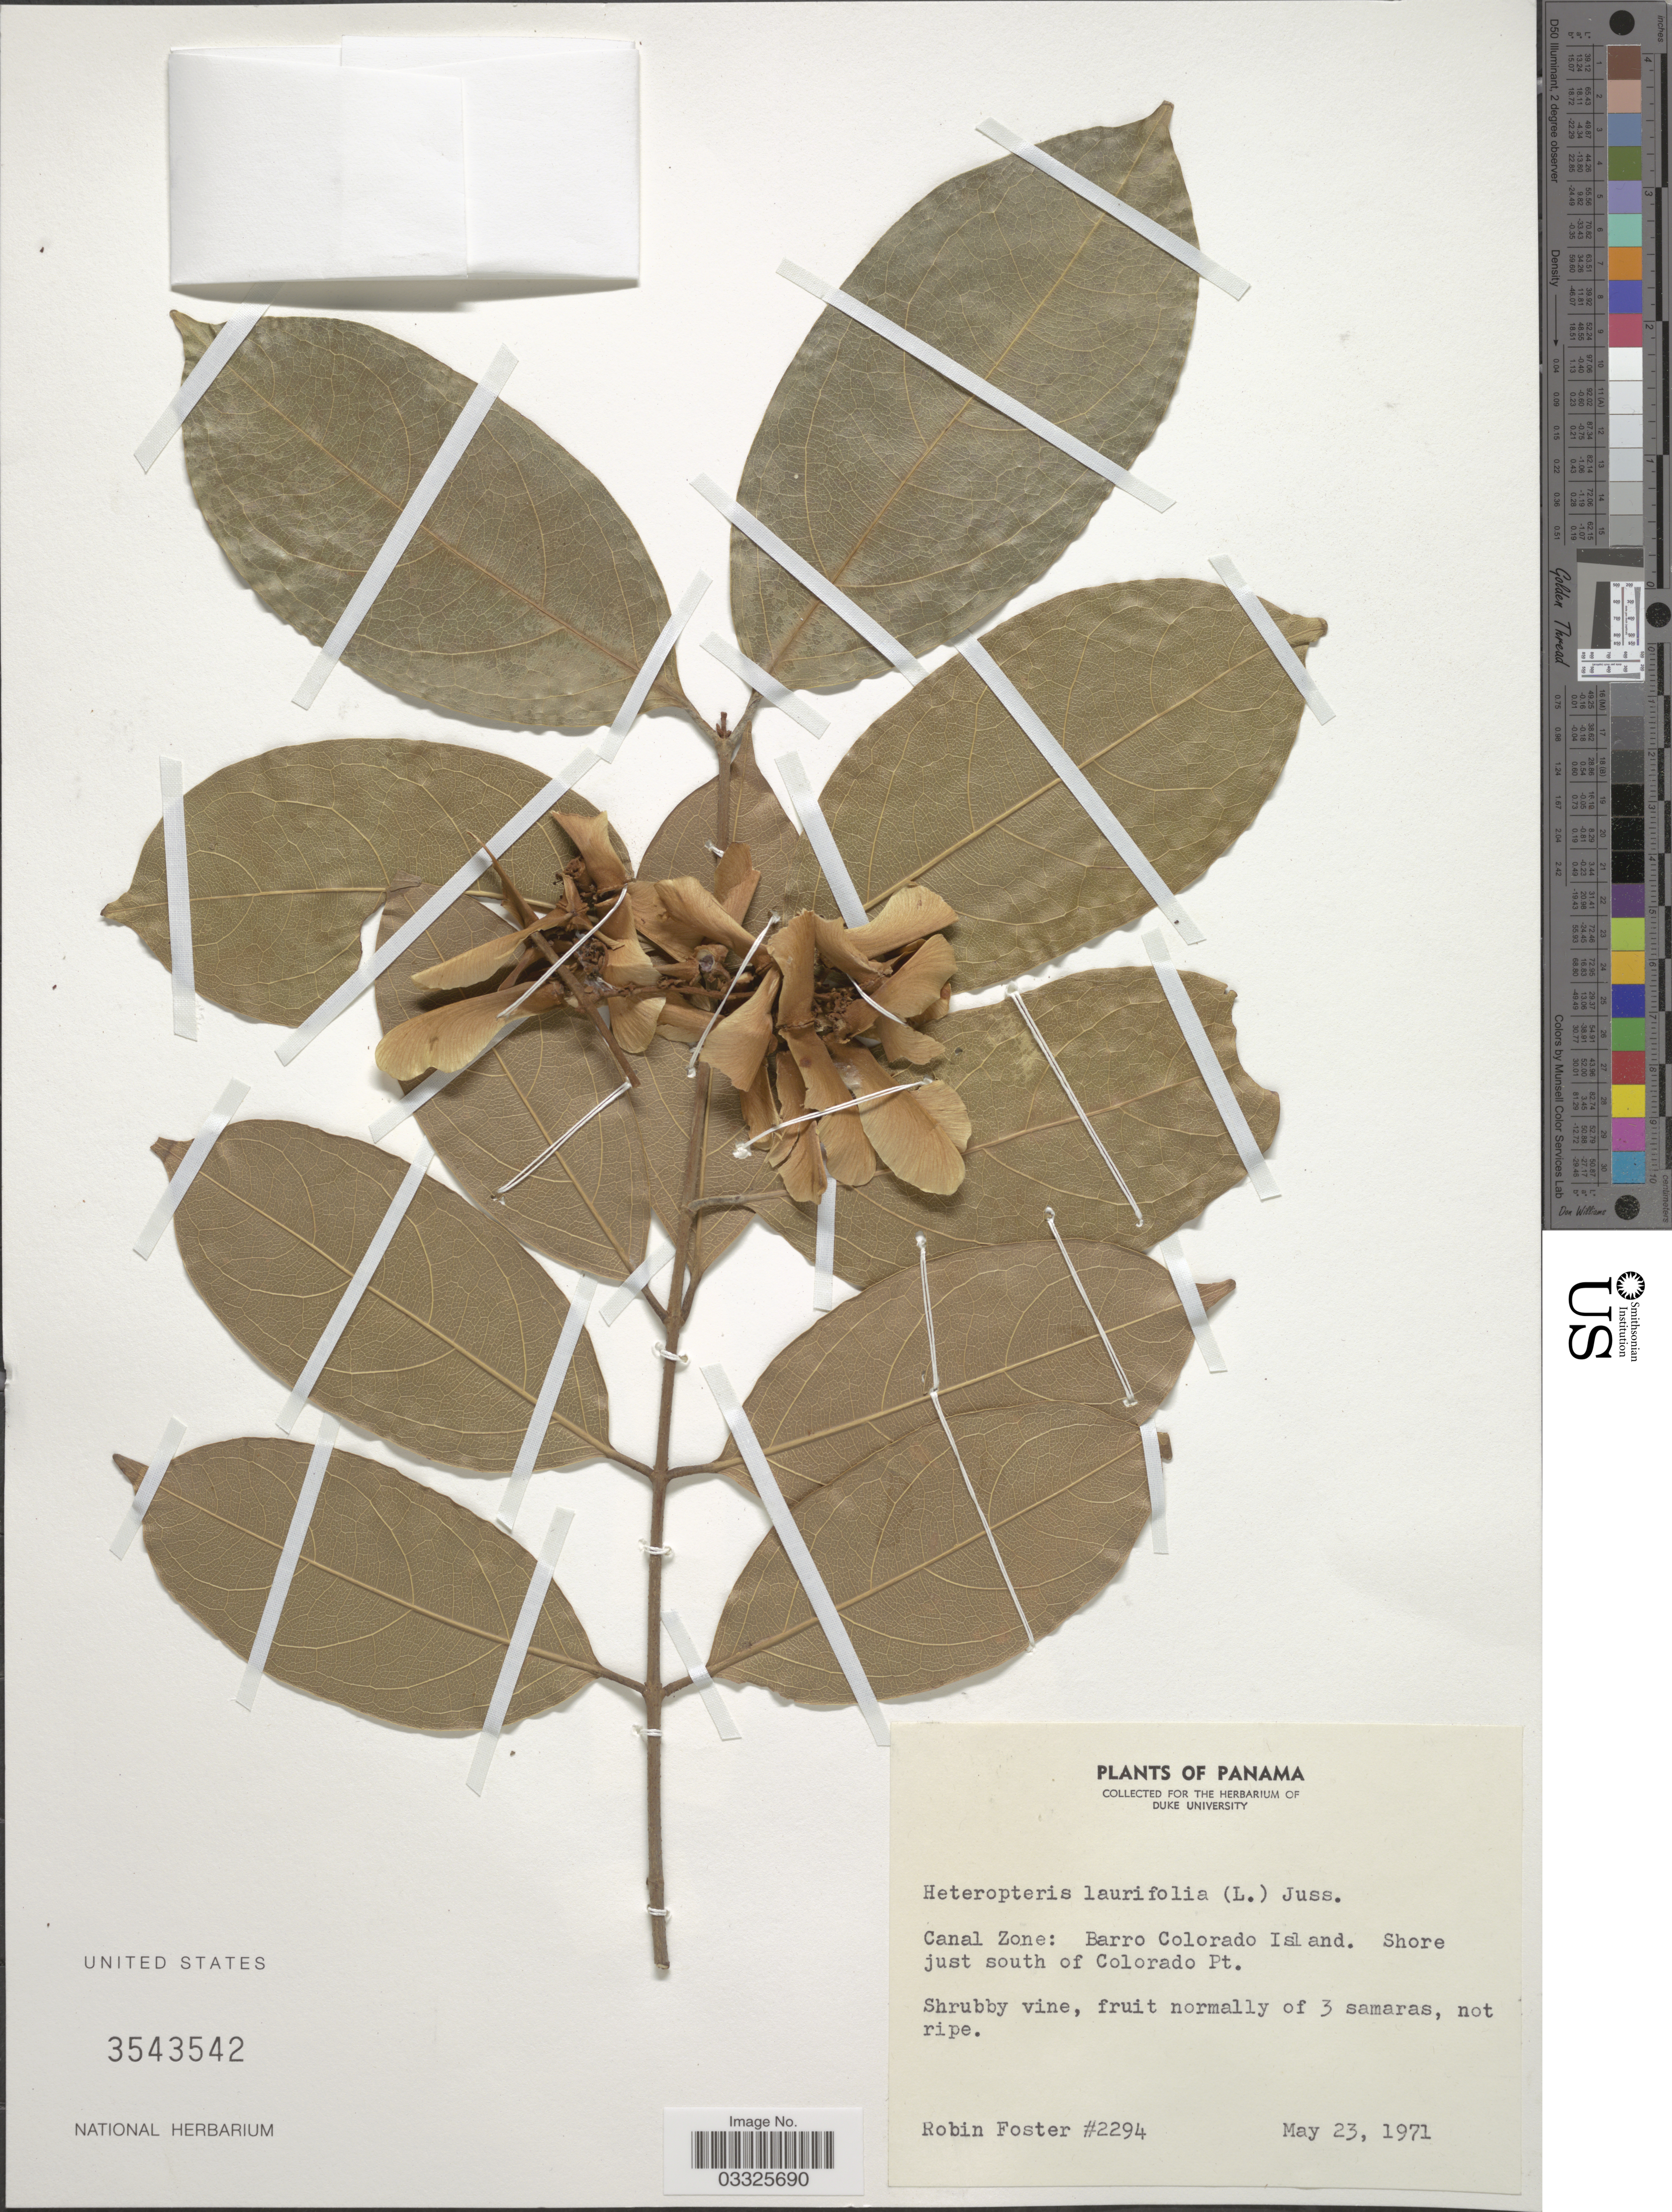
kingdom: Plantae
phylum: Tracheophyta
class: Magnoliopsida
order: Malpighiales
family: Malpighiaceae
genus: Heteropterys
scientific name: Heteropterys laurifolia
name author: (L.) A. Juss.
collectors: R. B. Foster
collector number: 2294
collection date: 1971-05-23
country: Panama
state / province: Panamá Oeste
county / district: Canal Zone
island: Barro Colorado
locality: Canal Zone: Barro Colorado Island. Shore just south of Colorado Pt.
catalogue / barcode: US 3543542